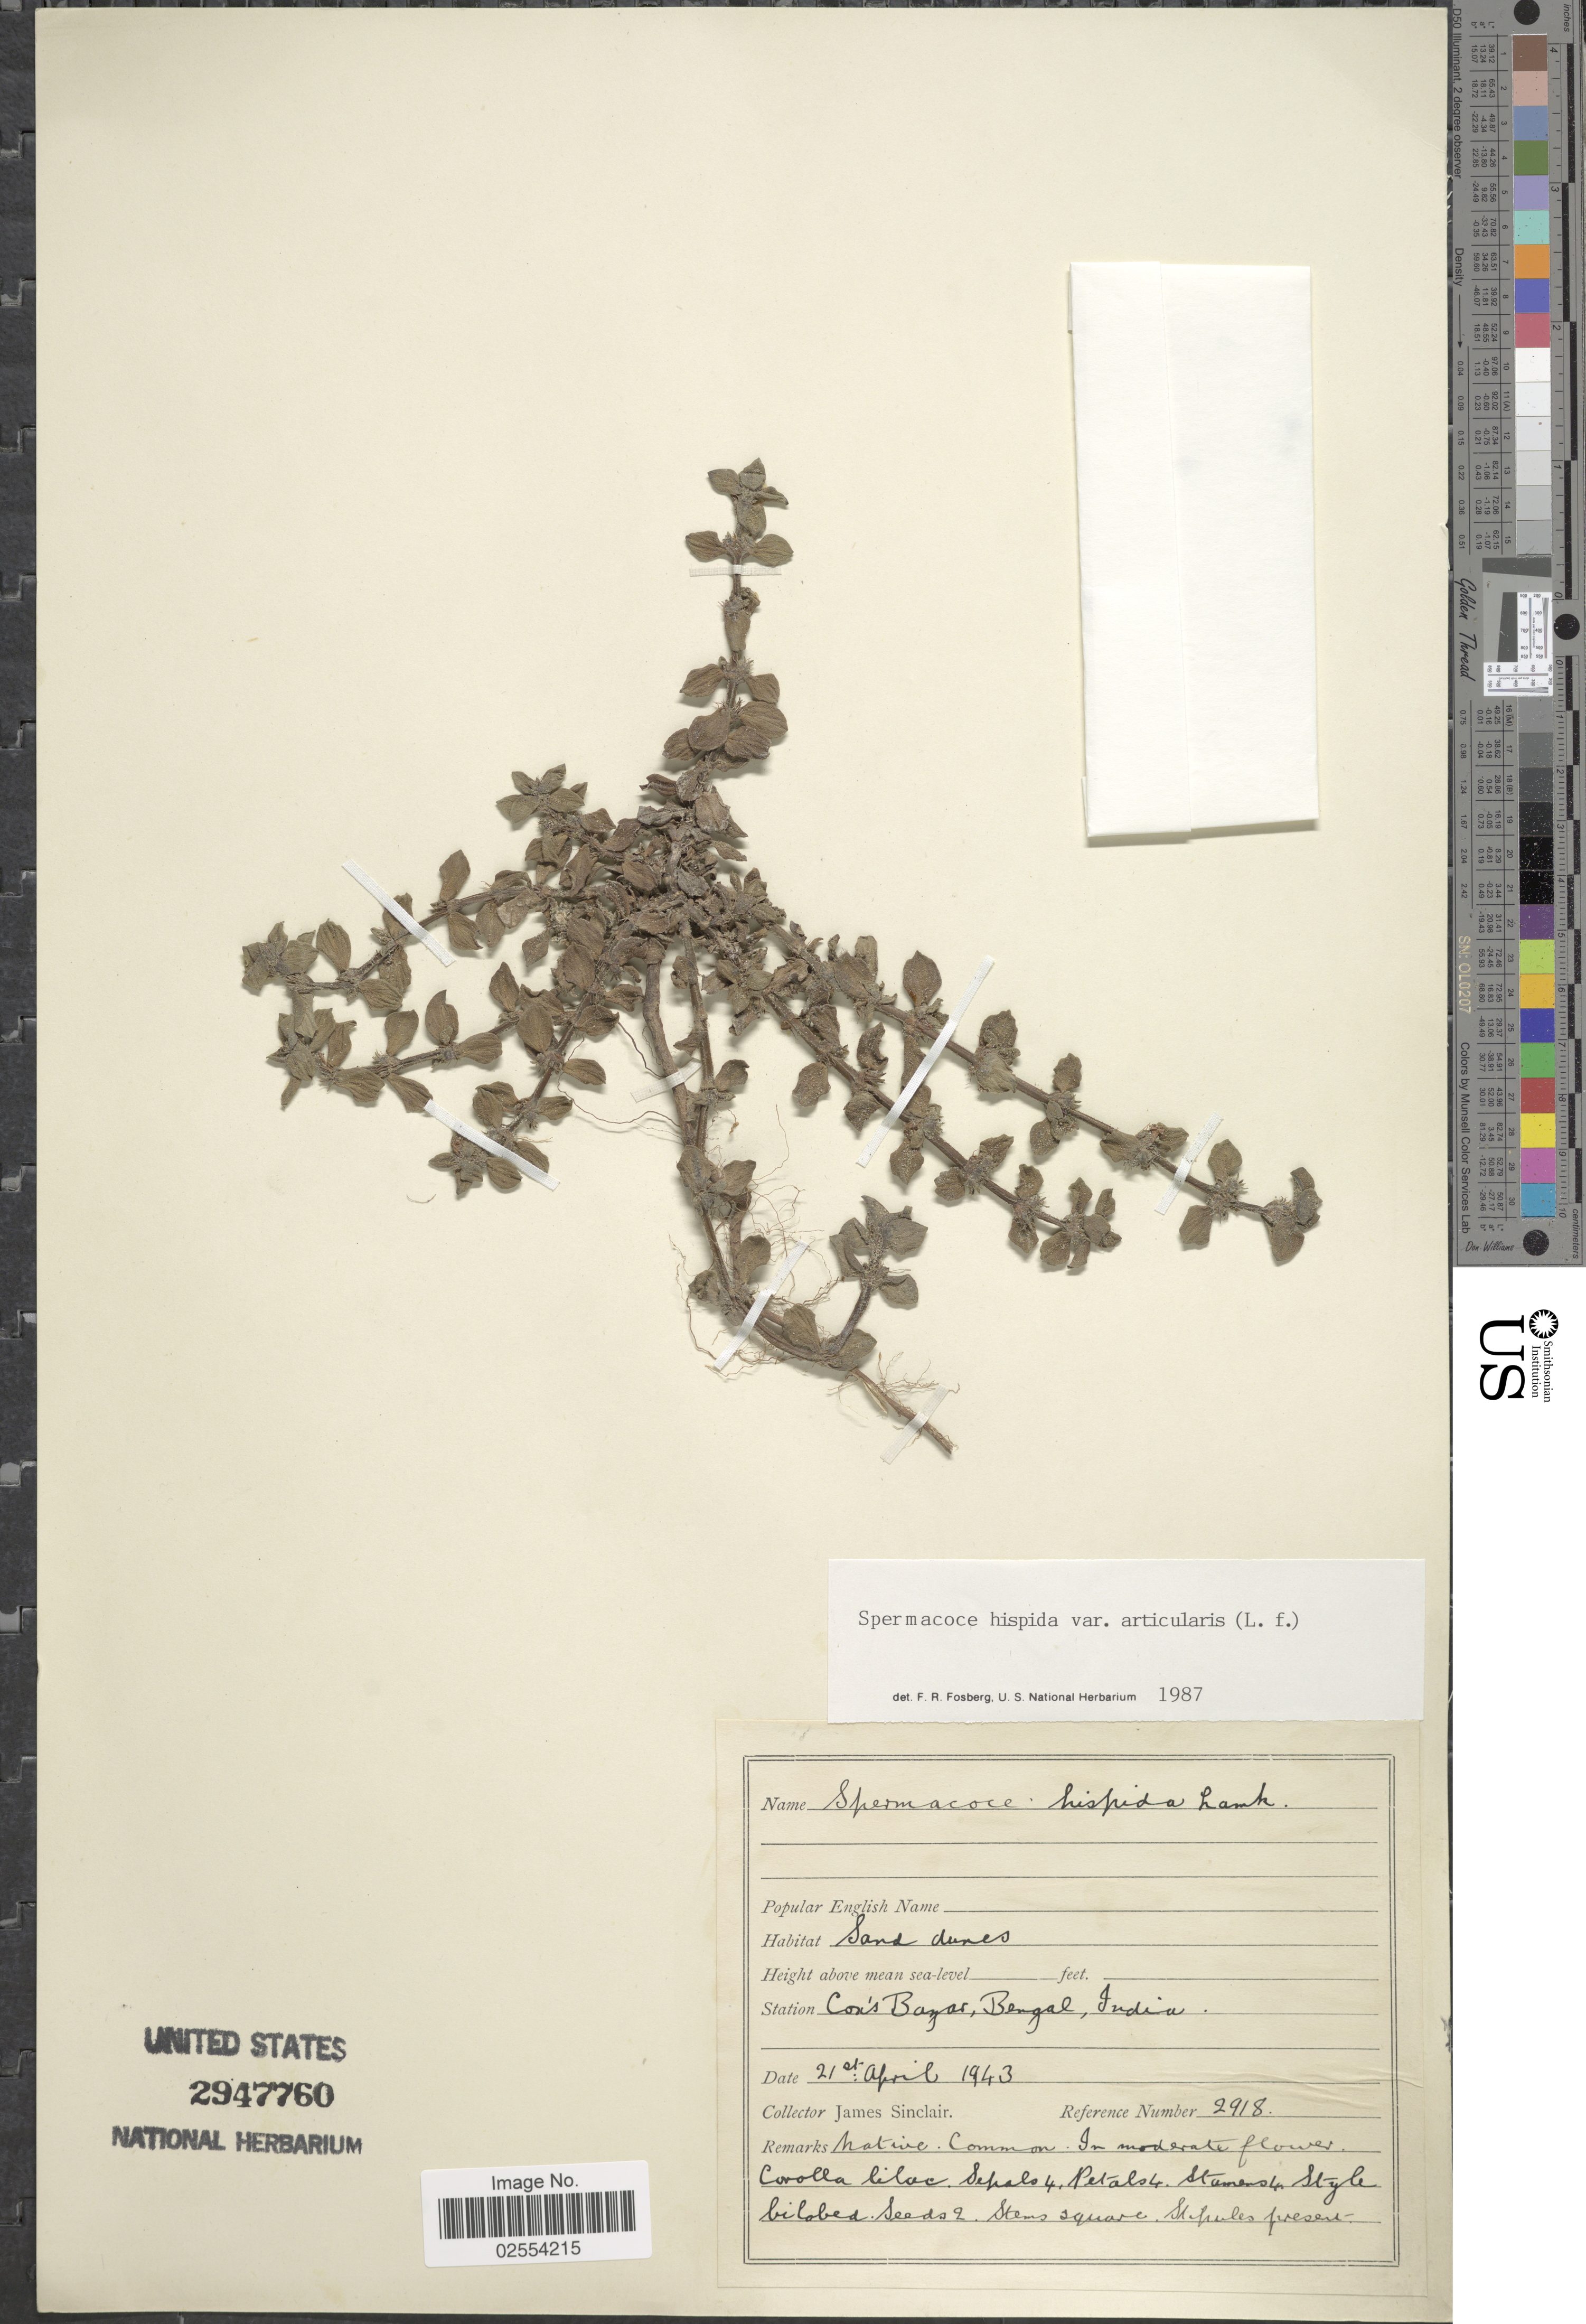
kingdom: Plantae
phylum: Tracheophyta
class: Magnoliopsida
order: Gentianales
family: Rubiaceae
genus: Spermacoce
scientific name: Spermacoce articularis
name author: L. f.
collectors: J. Sinclair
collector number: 2918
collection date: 1943-04-21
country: Bangladesh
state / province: Chittagong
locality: Cox's Bazar, Bengal, sand dunes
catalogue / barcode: US 2947760